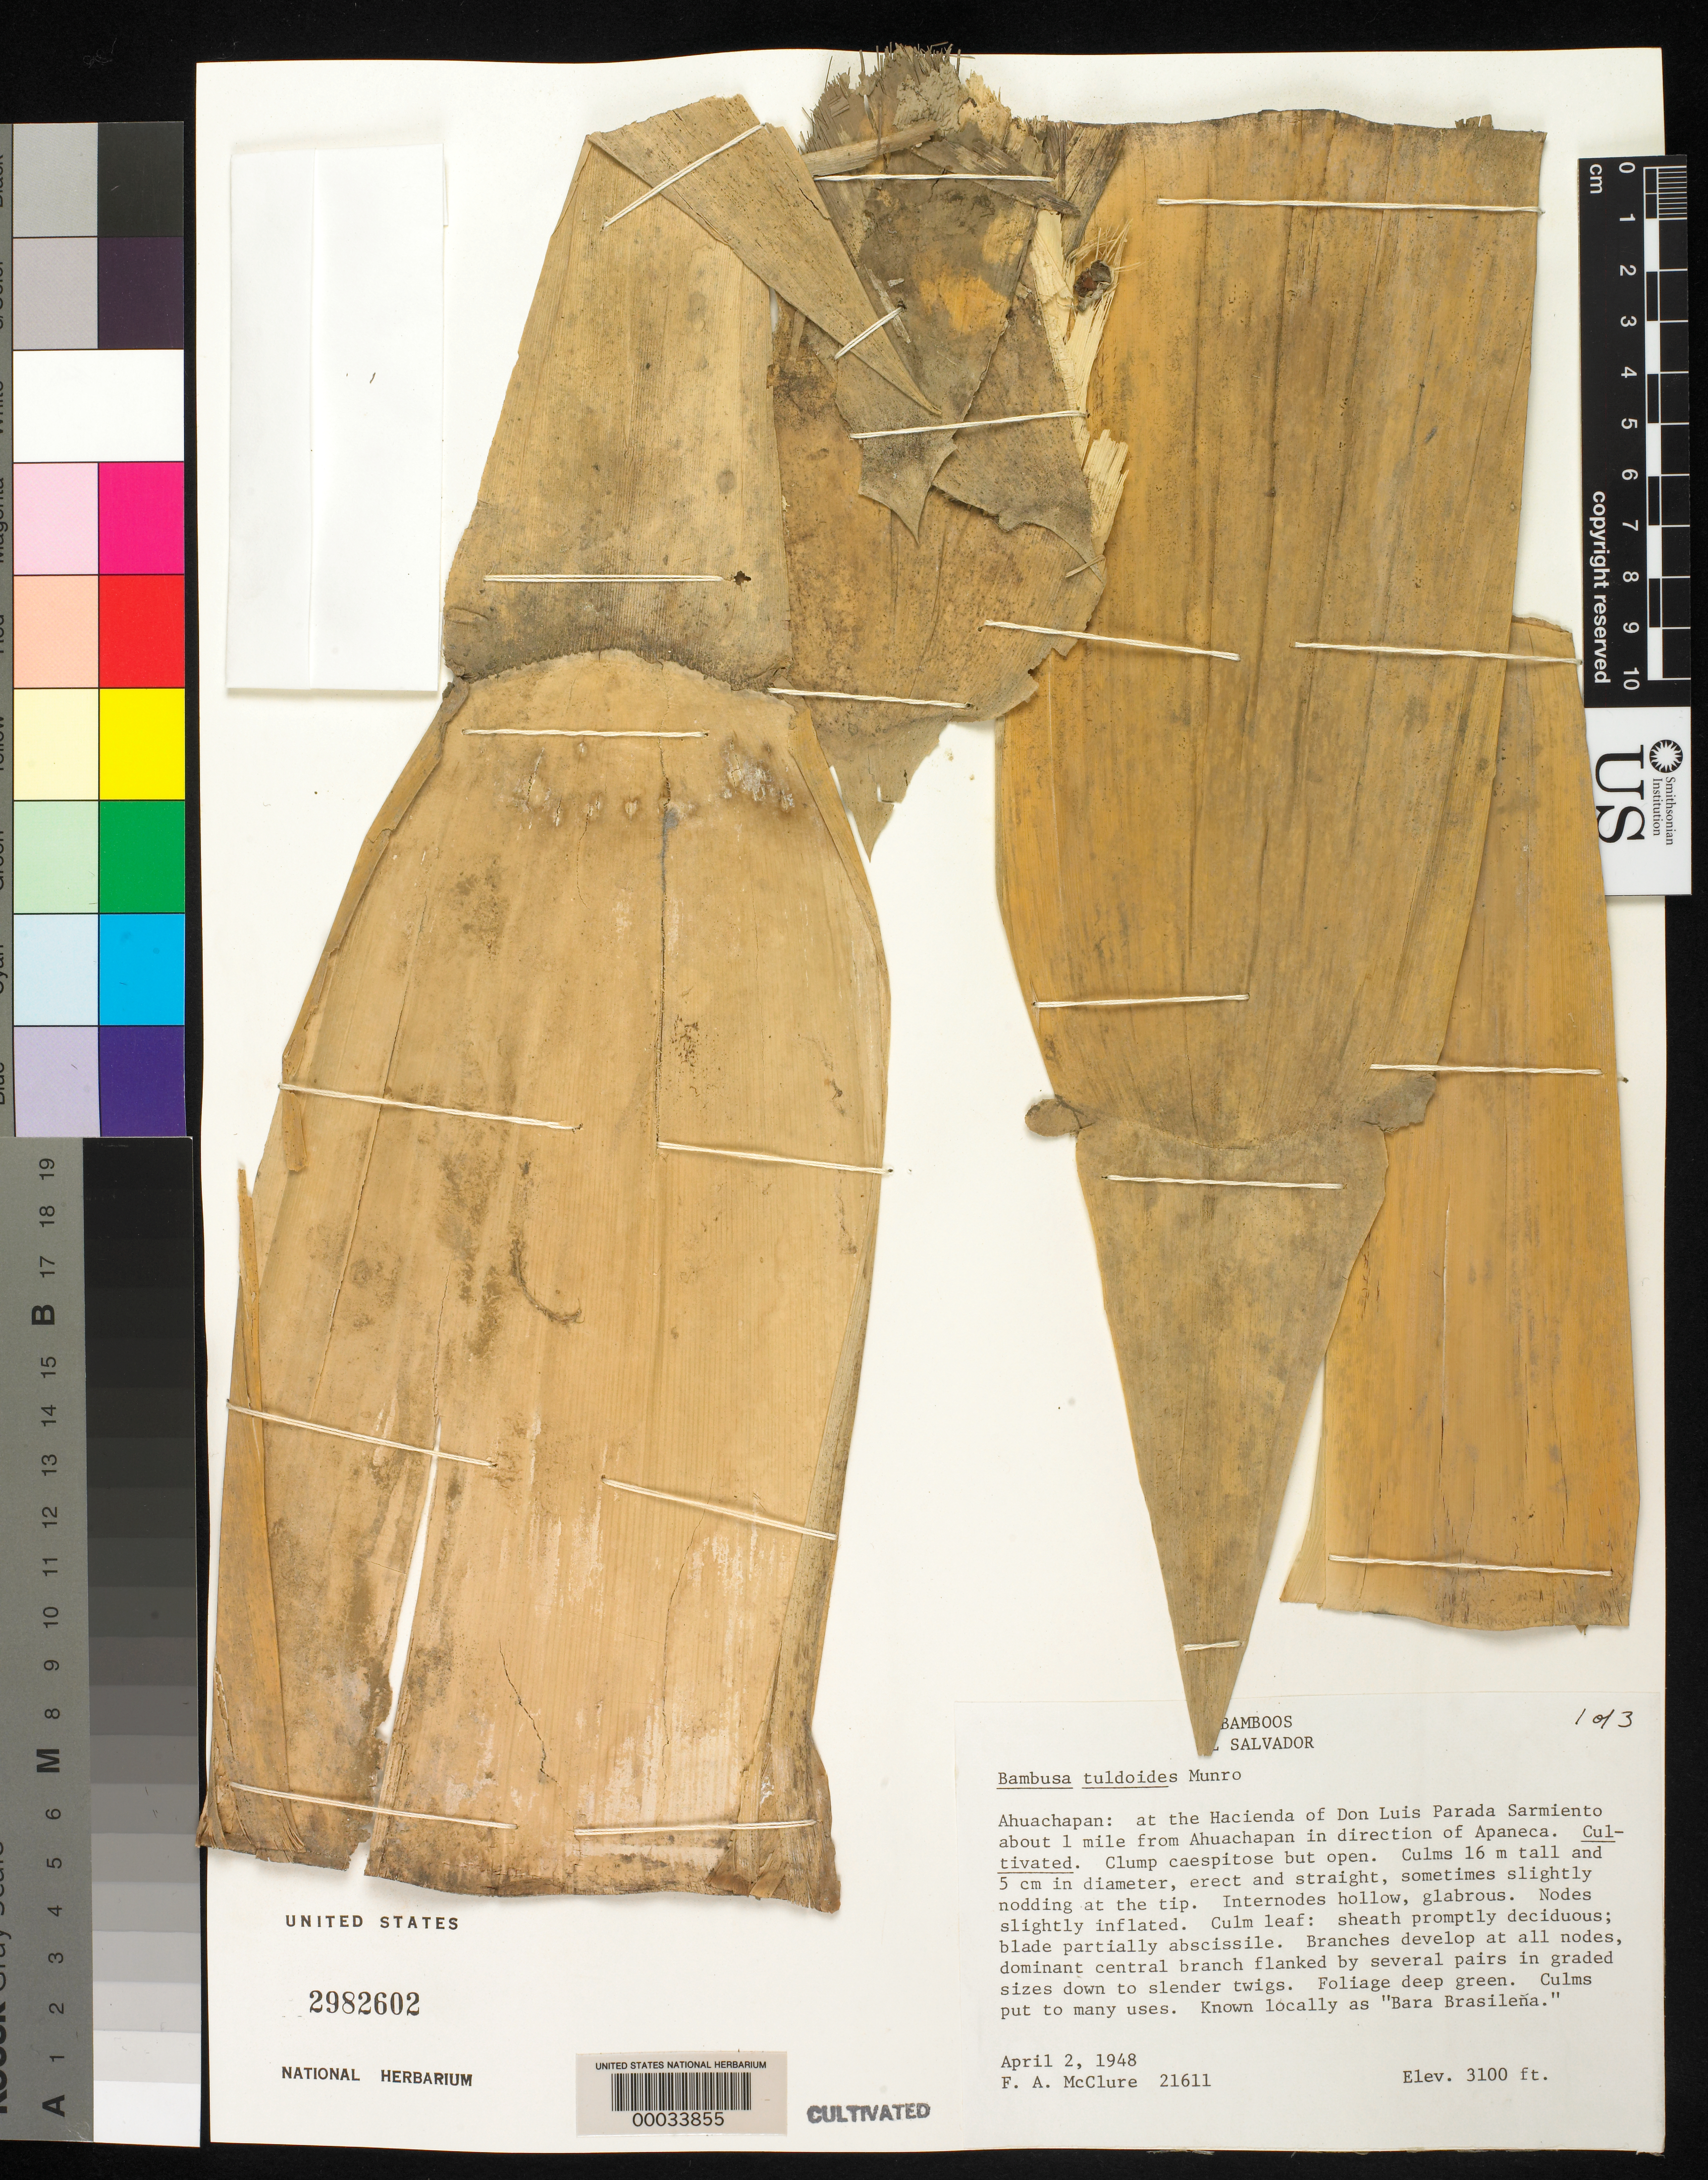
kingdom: Plantae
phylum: Tracheophyta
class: Liliopsida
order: Poales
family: Poaceae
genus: Bambusa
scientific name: Bambusa tuldoides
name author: Munro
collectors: J. N. Rose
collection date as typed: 11 Sep 1920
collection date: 1920-09-11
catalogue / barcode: US 2982602